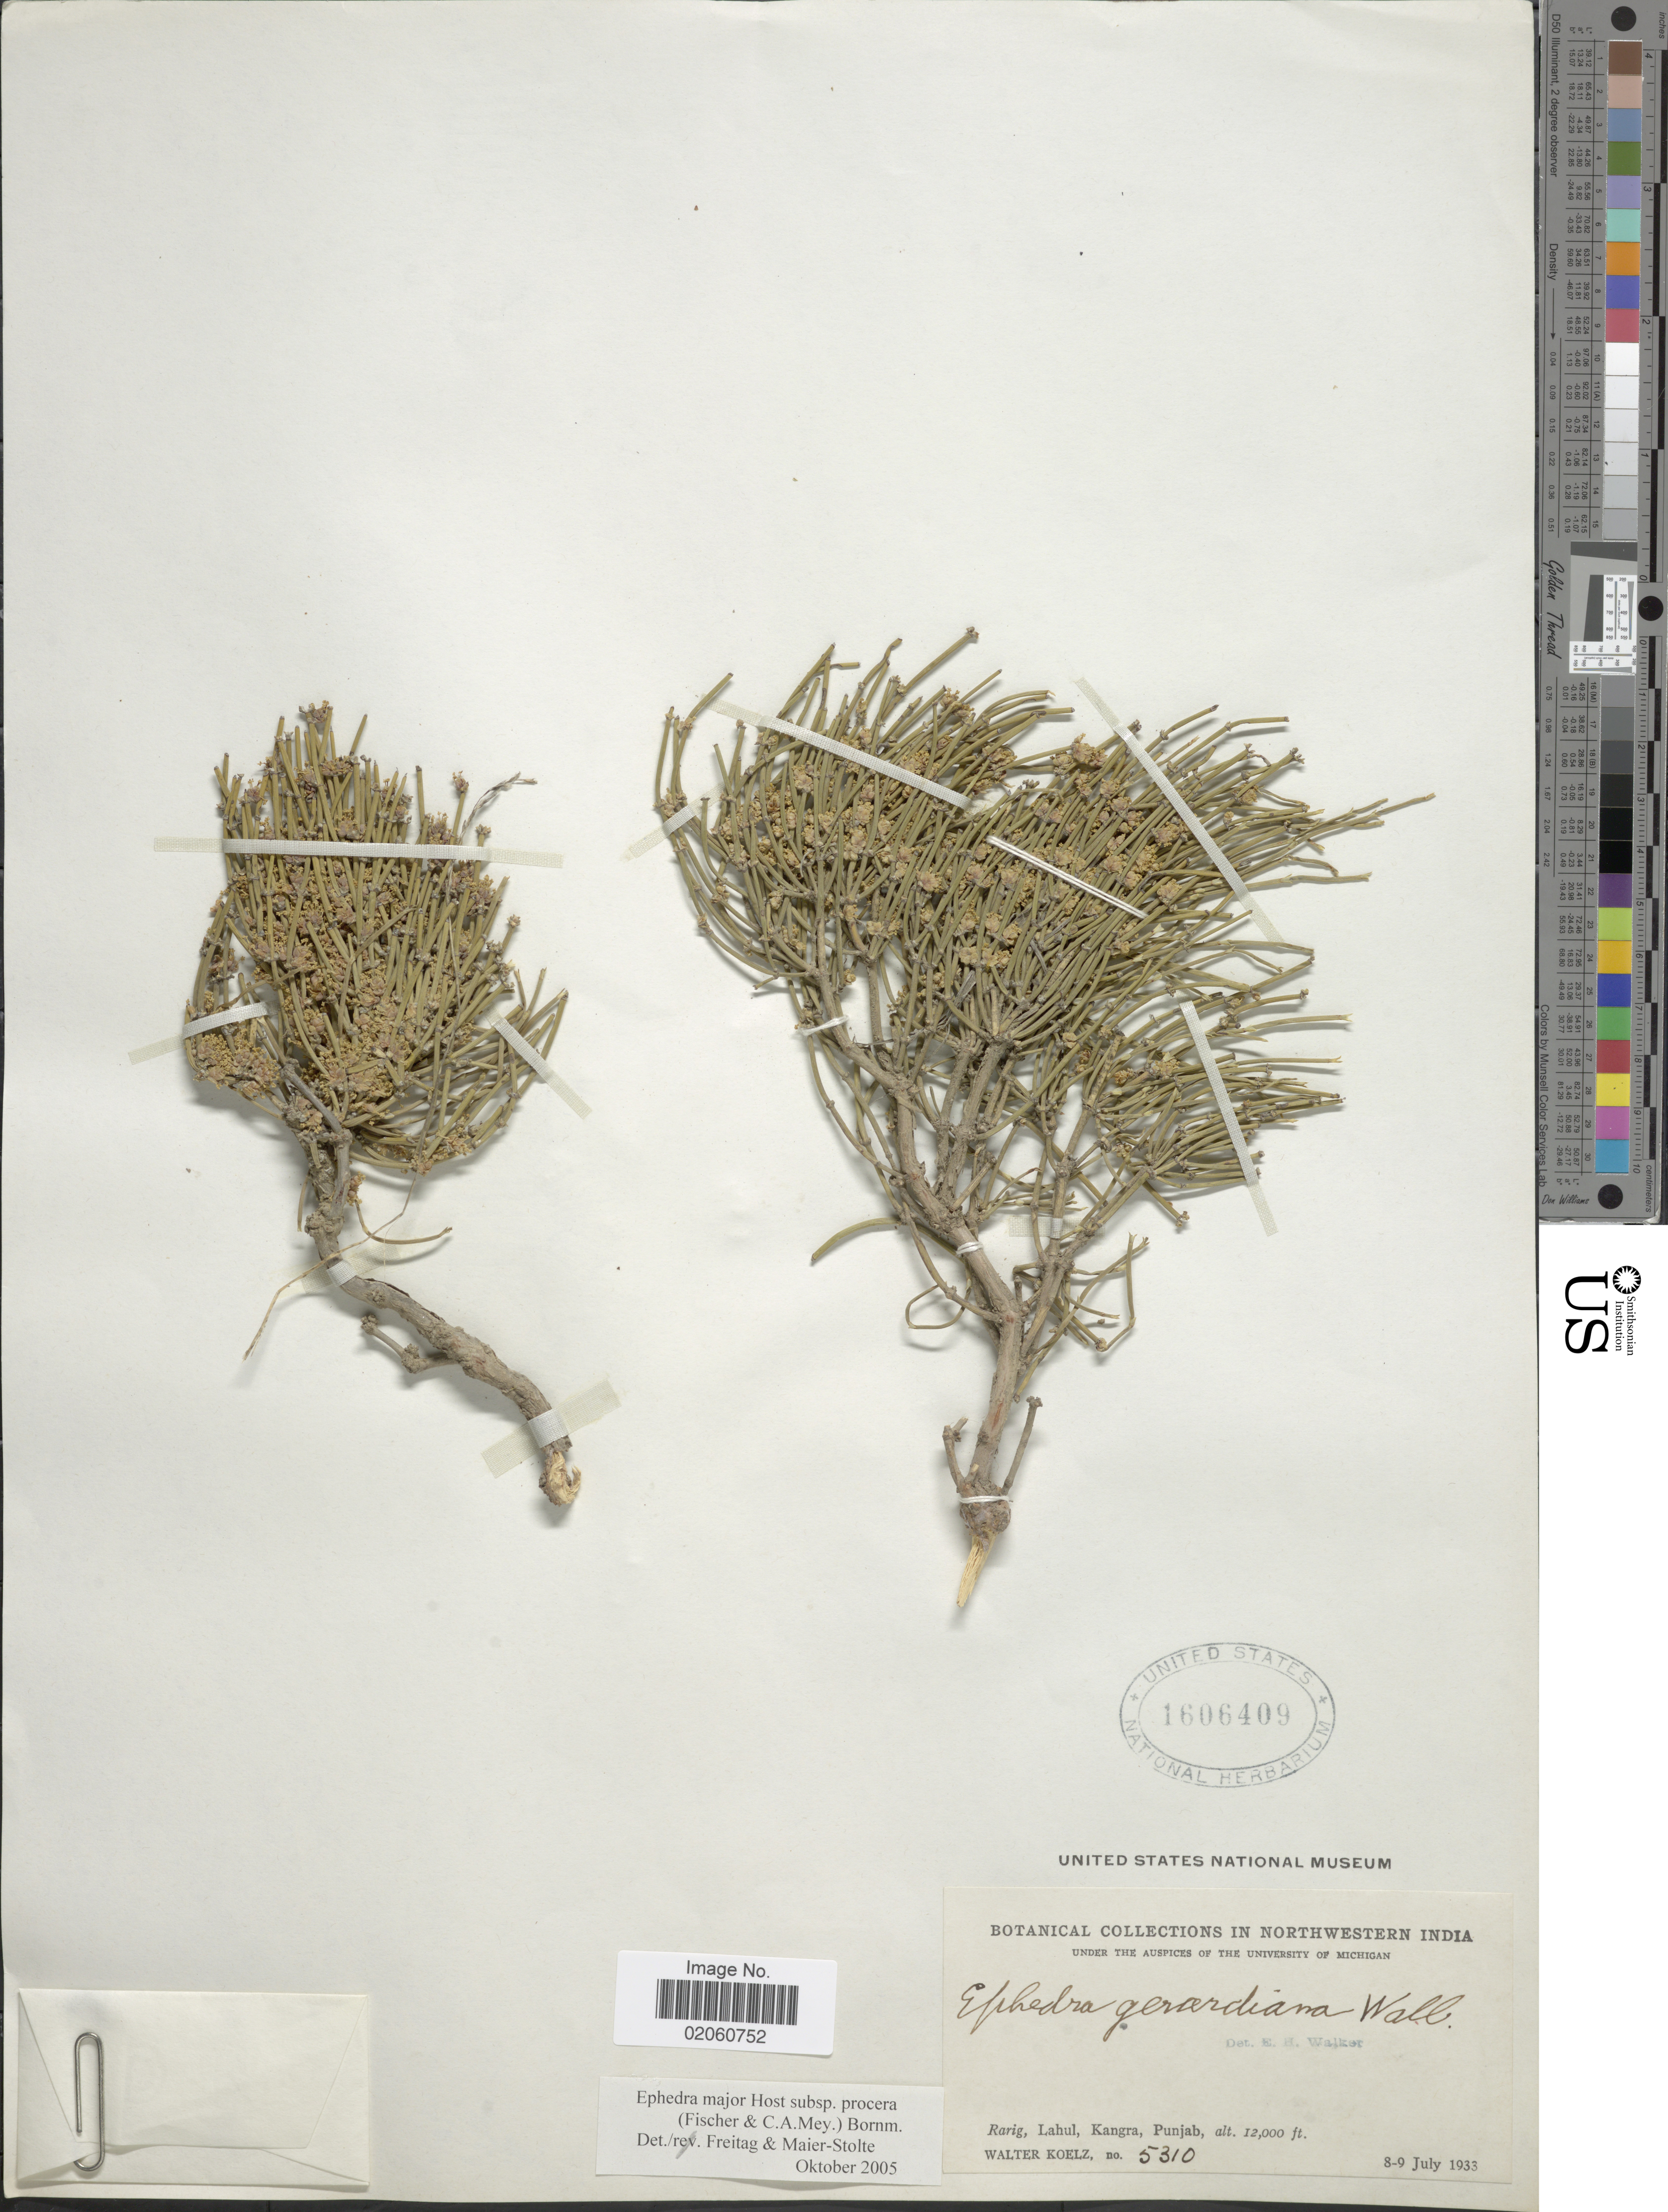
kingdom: Plantae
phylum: Tracheophyta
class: Gnetopsida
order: Ephedrales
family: Ephedraceae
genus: Ephedra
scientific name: Ephedra major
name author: Host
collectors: W. N. Koelz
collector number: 5310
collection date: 1933-07-08/1933-07-09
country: India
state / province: Punjab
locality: In Northwestern India, Rarig, Lahil, Kangra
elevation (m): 3658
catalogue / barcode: US 1606409